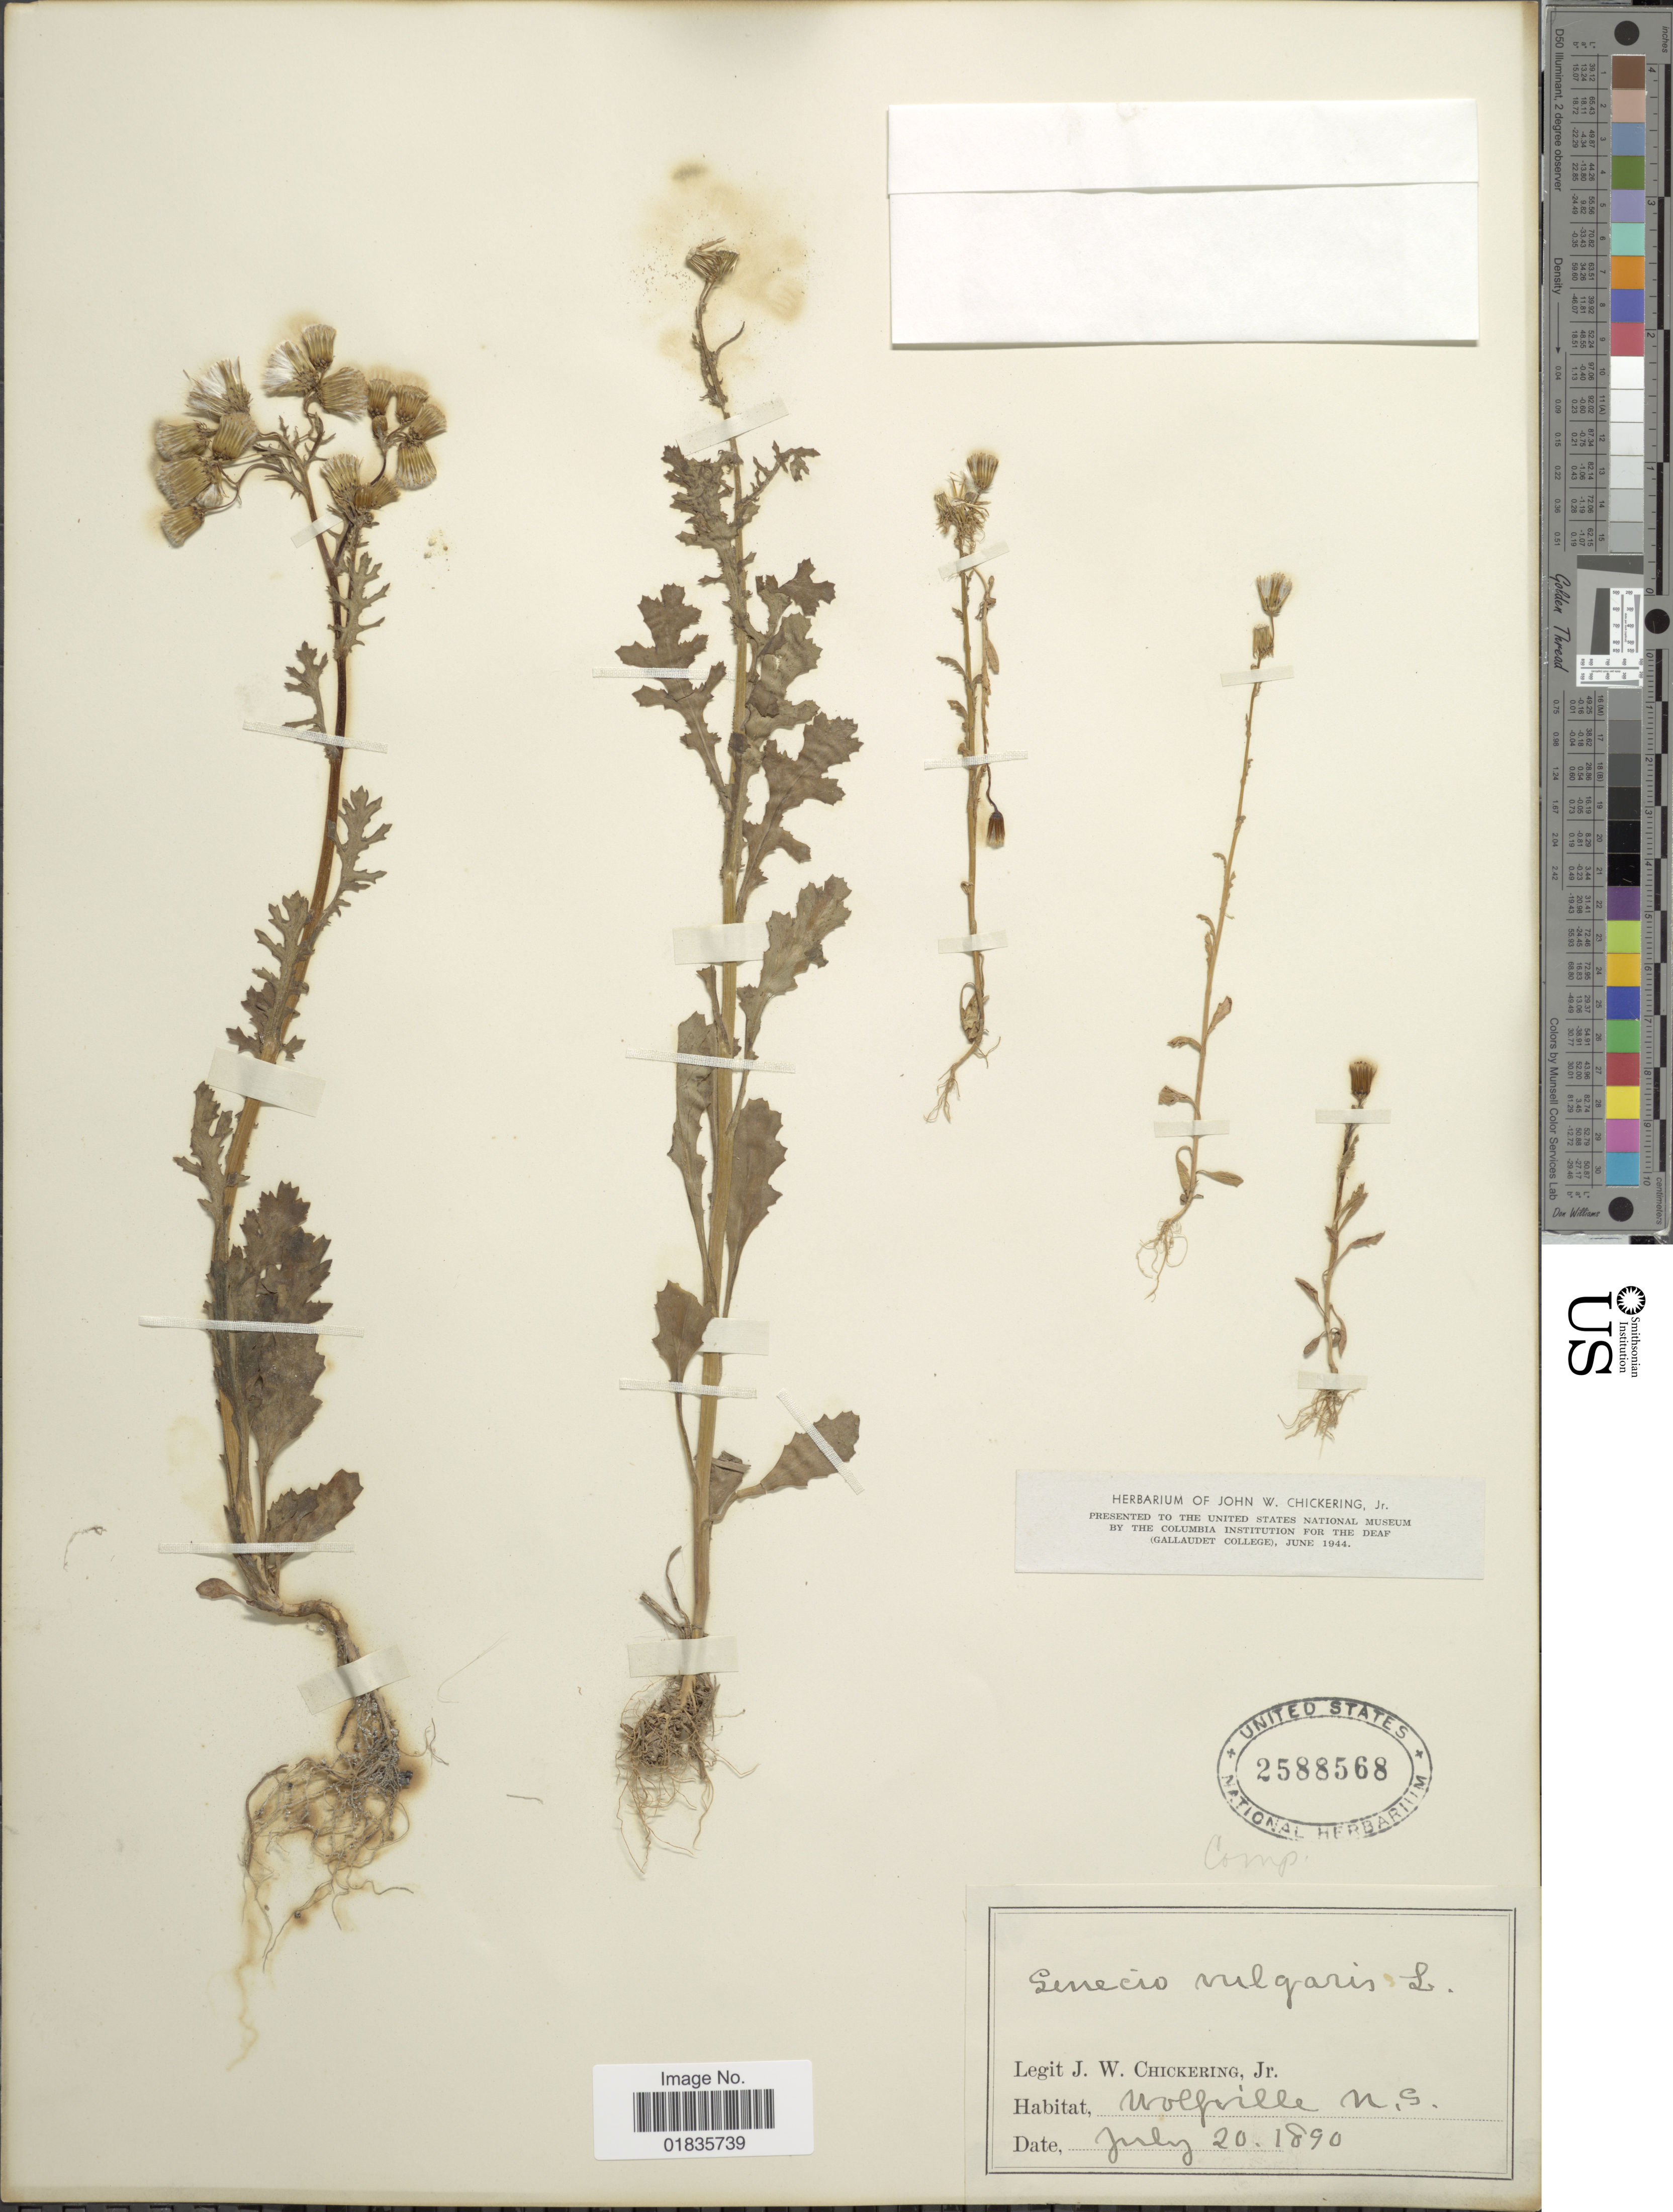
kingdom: Plantae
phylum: Tracheophyta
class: Magnoliopsida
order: Asterales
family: Asteraceae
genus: Senecio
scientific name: Senecio vulgaris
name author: L.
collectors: J. W. Chickering Jr.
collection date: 1890-07-20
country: Canada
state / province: Nova Scotia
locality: Wolfville.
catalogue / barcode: US 2588568